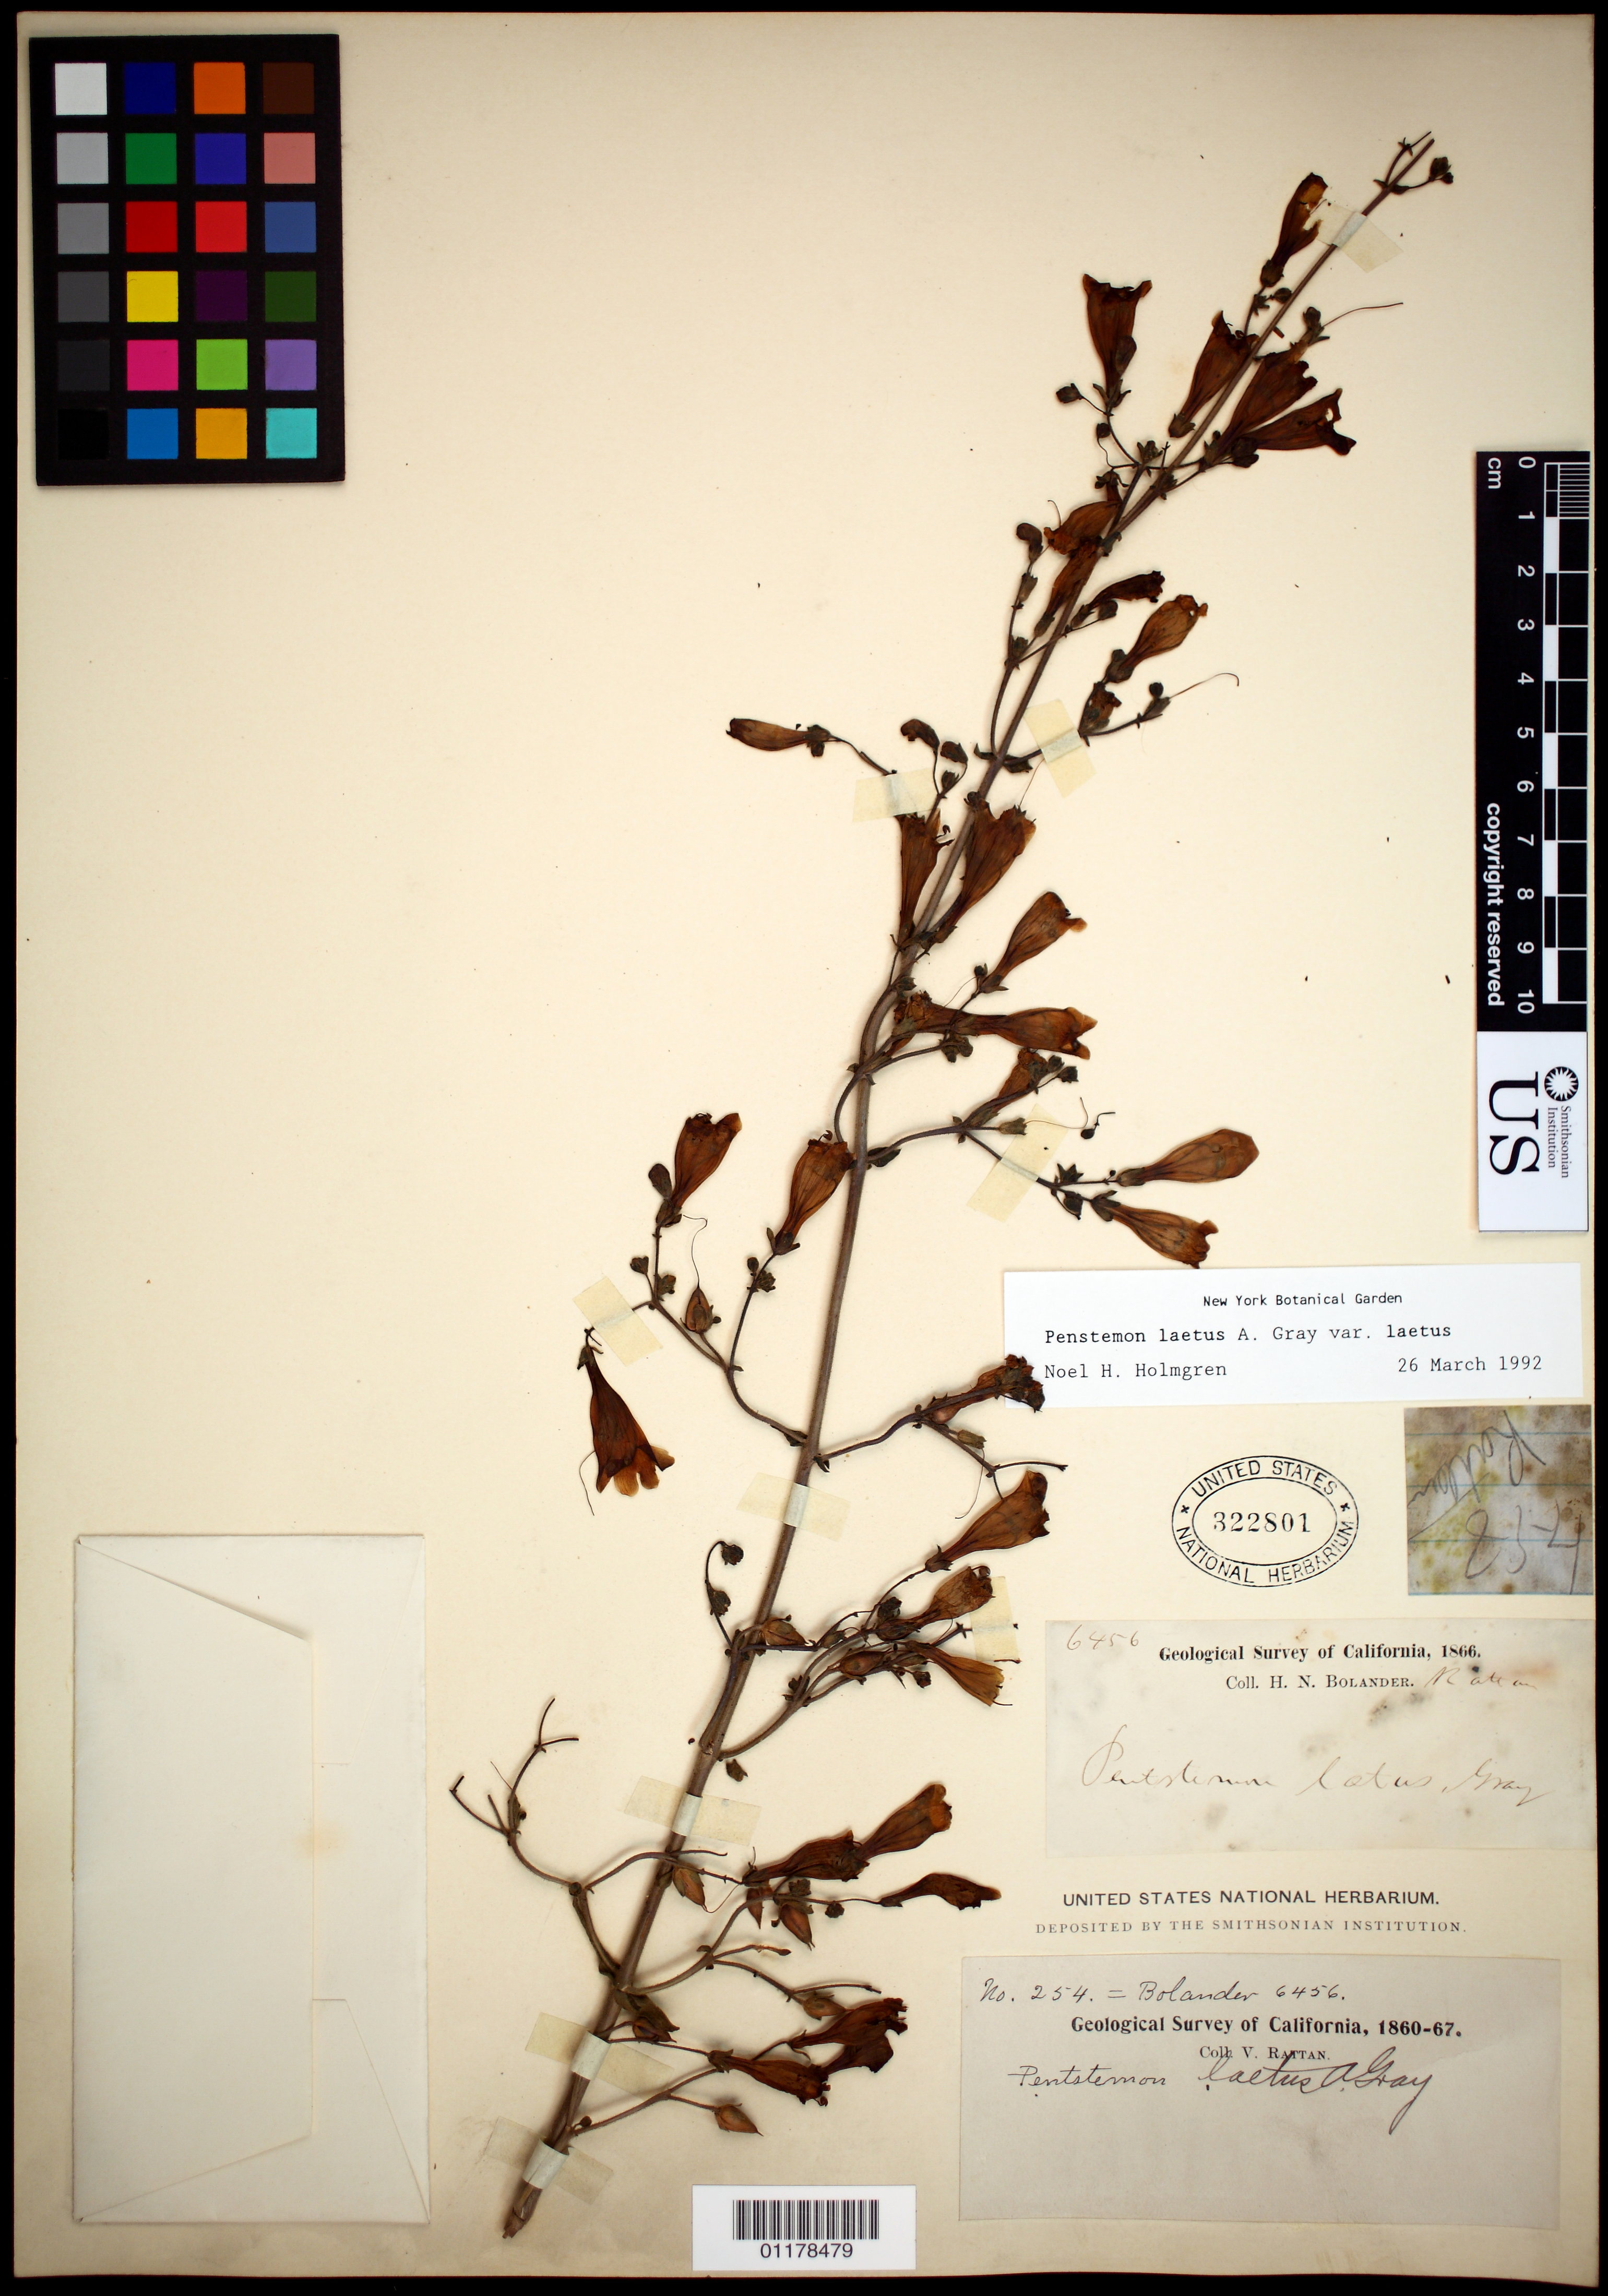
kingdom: Plantae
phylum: Tracheophyta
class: Magnoliopsida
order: Lamiales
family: Plantaginaceae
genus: Penstemon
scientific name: Penstemon laetus var. laetus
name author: A. Gray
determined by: Holmgren, N. H., (NY), New York Botanical Garden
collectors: V. Rattan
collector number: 254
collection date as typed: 1860 to -- --- 1867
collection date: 1860/1867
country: United States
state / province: California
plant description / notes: There is a note on the label: "No 254 Rattan = Bolander 6456"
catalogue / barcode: US 322801